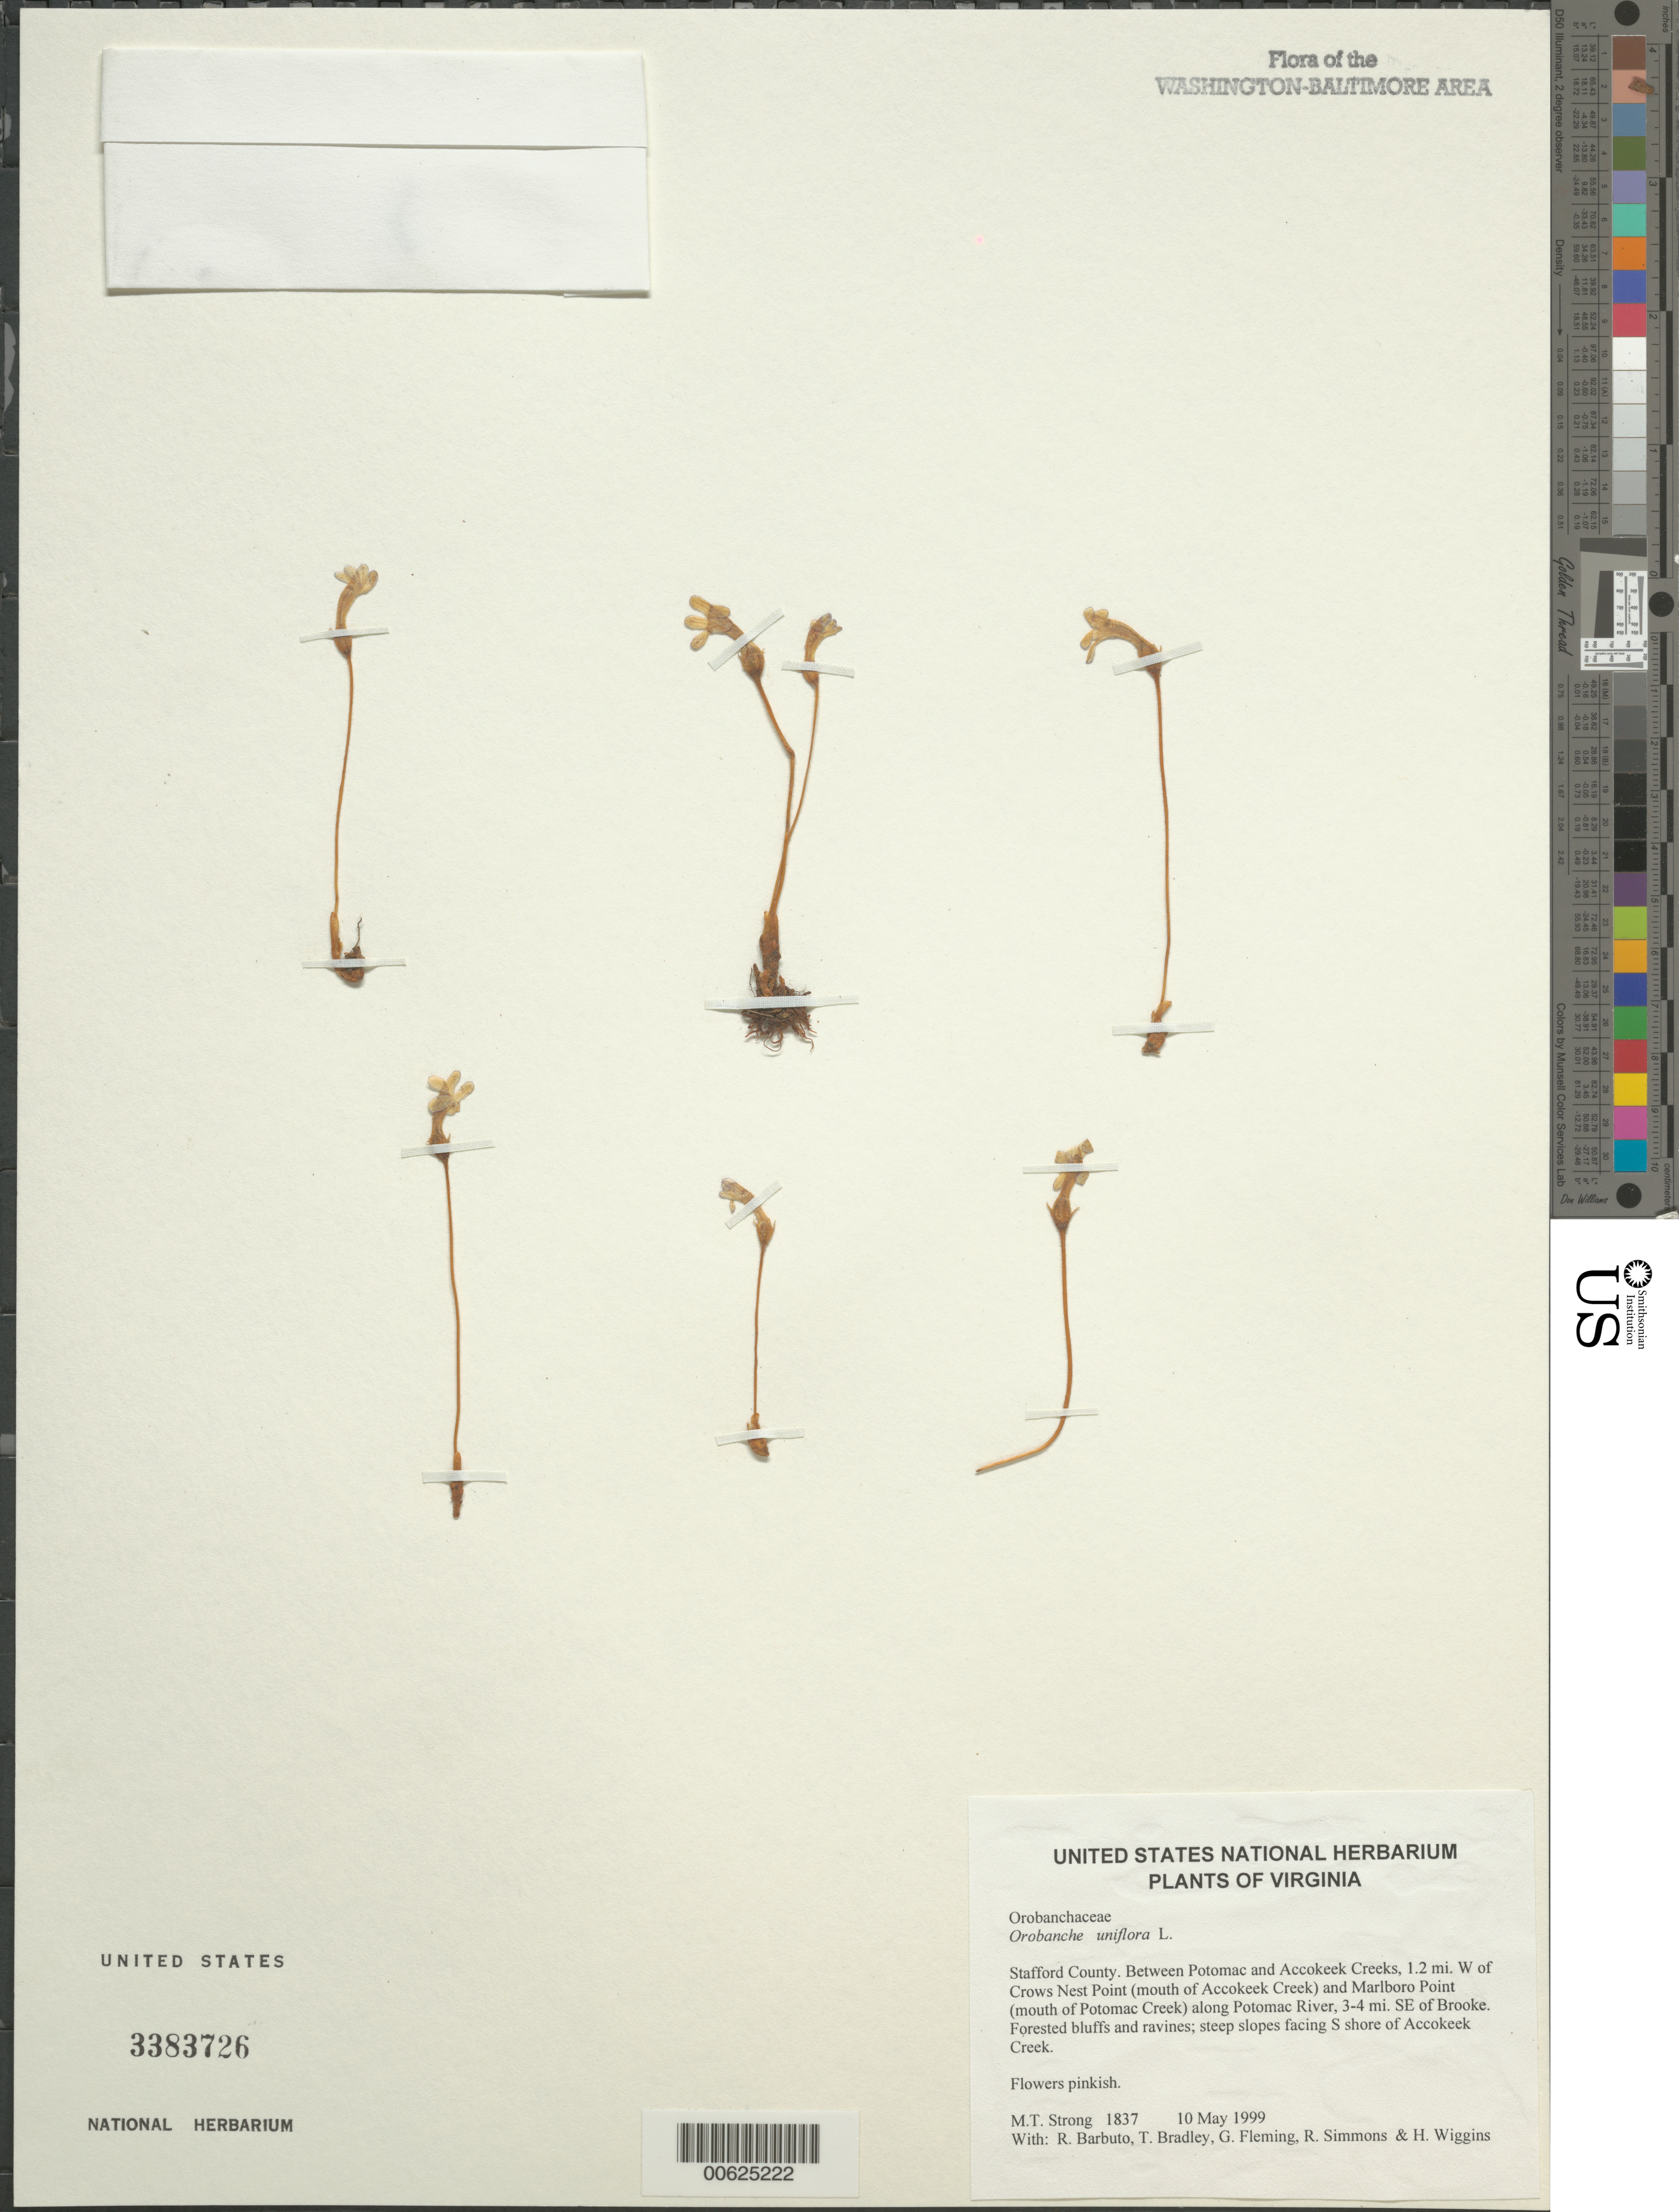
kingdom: Plantae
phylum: Tracheophyta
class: Magnoliopsida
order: Lamiales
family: Orobanchaceae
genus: Orobanche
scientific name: Orobanche uniflora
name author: L.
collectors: M. T. Strong, R. Barbuto, T. Bradley, G. Fleming, R. Simmons & H. Wiggins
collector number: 1837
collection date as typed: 10 May 1999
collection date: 1999-05-10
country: United States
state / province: Virginia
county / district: Stafford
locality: Between Potomac and Accokeek Creeks, 1.2 mi. W of Crows Nest Point (mouth of Accokeek Creek) and Marlboro Point (mouth of Potomac Creek) along Potomac River, 3-4 mi. SE of Brooke.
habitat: Forested bluffs and ravines; steep slopes facing S shore of Accokeek Creek.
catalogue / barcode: US 3373726